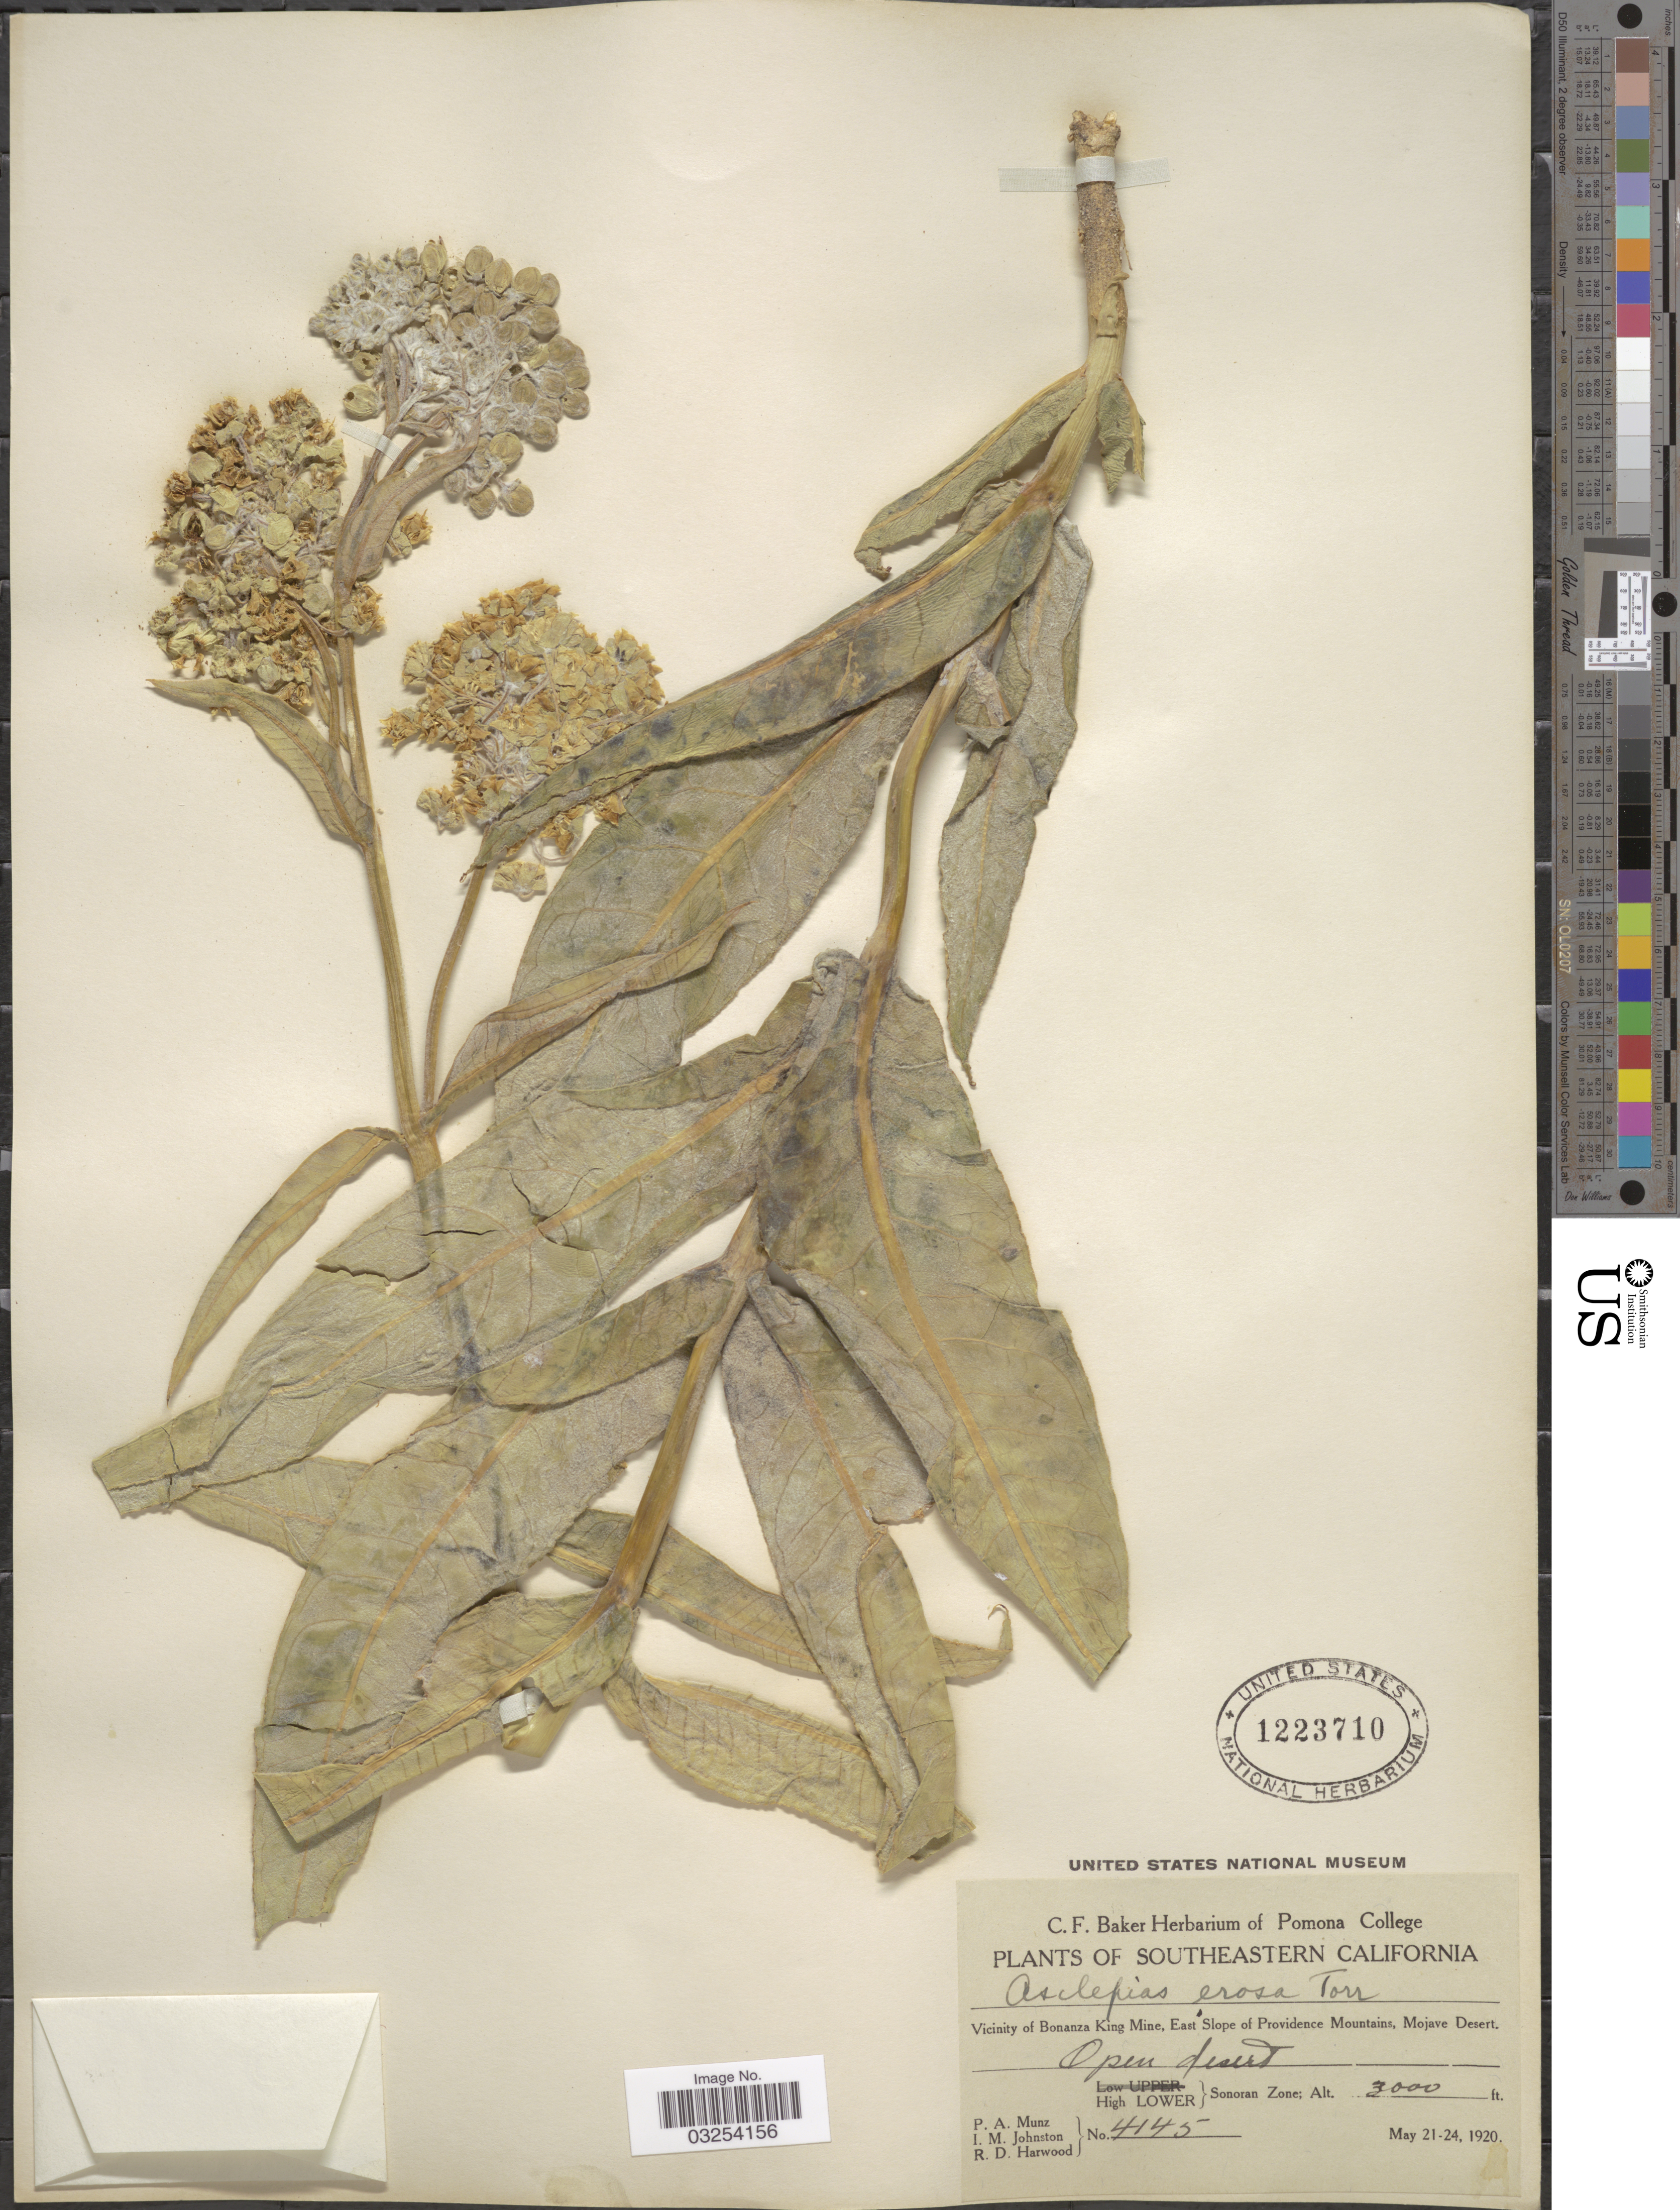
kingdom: Plantae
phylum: Tracheophyta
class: Magnoliopsida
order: Gentianales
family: Apocynaceae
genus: Asclepias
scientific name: Asclepias erosa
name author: Torr.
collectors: P. A. Munz, I.M. Johnston & R. Harwood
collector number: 4145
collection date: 1920-05-21/1920-05-24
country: United States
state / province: California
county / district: San Bernardino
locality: Southeastern California. Vicinity of Bonanza King Mine, East Slope of Providence Mountains, Mojave Desert. High Lower} Sonoran Zone.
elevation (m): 914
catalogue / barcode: US 1223710